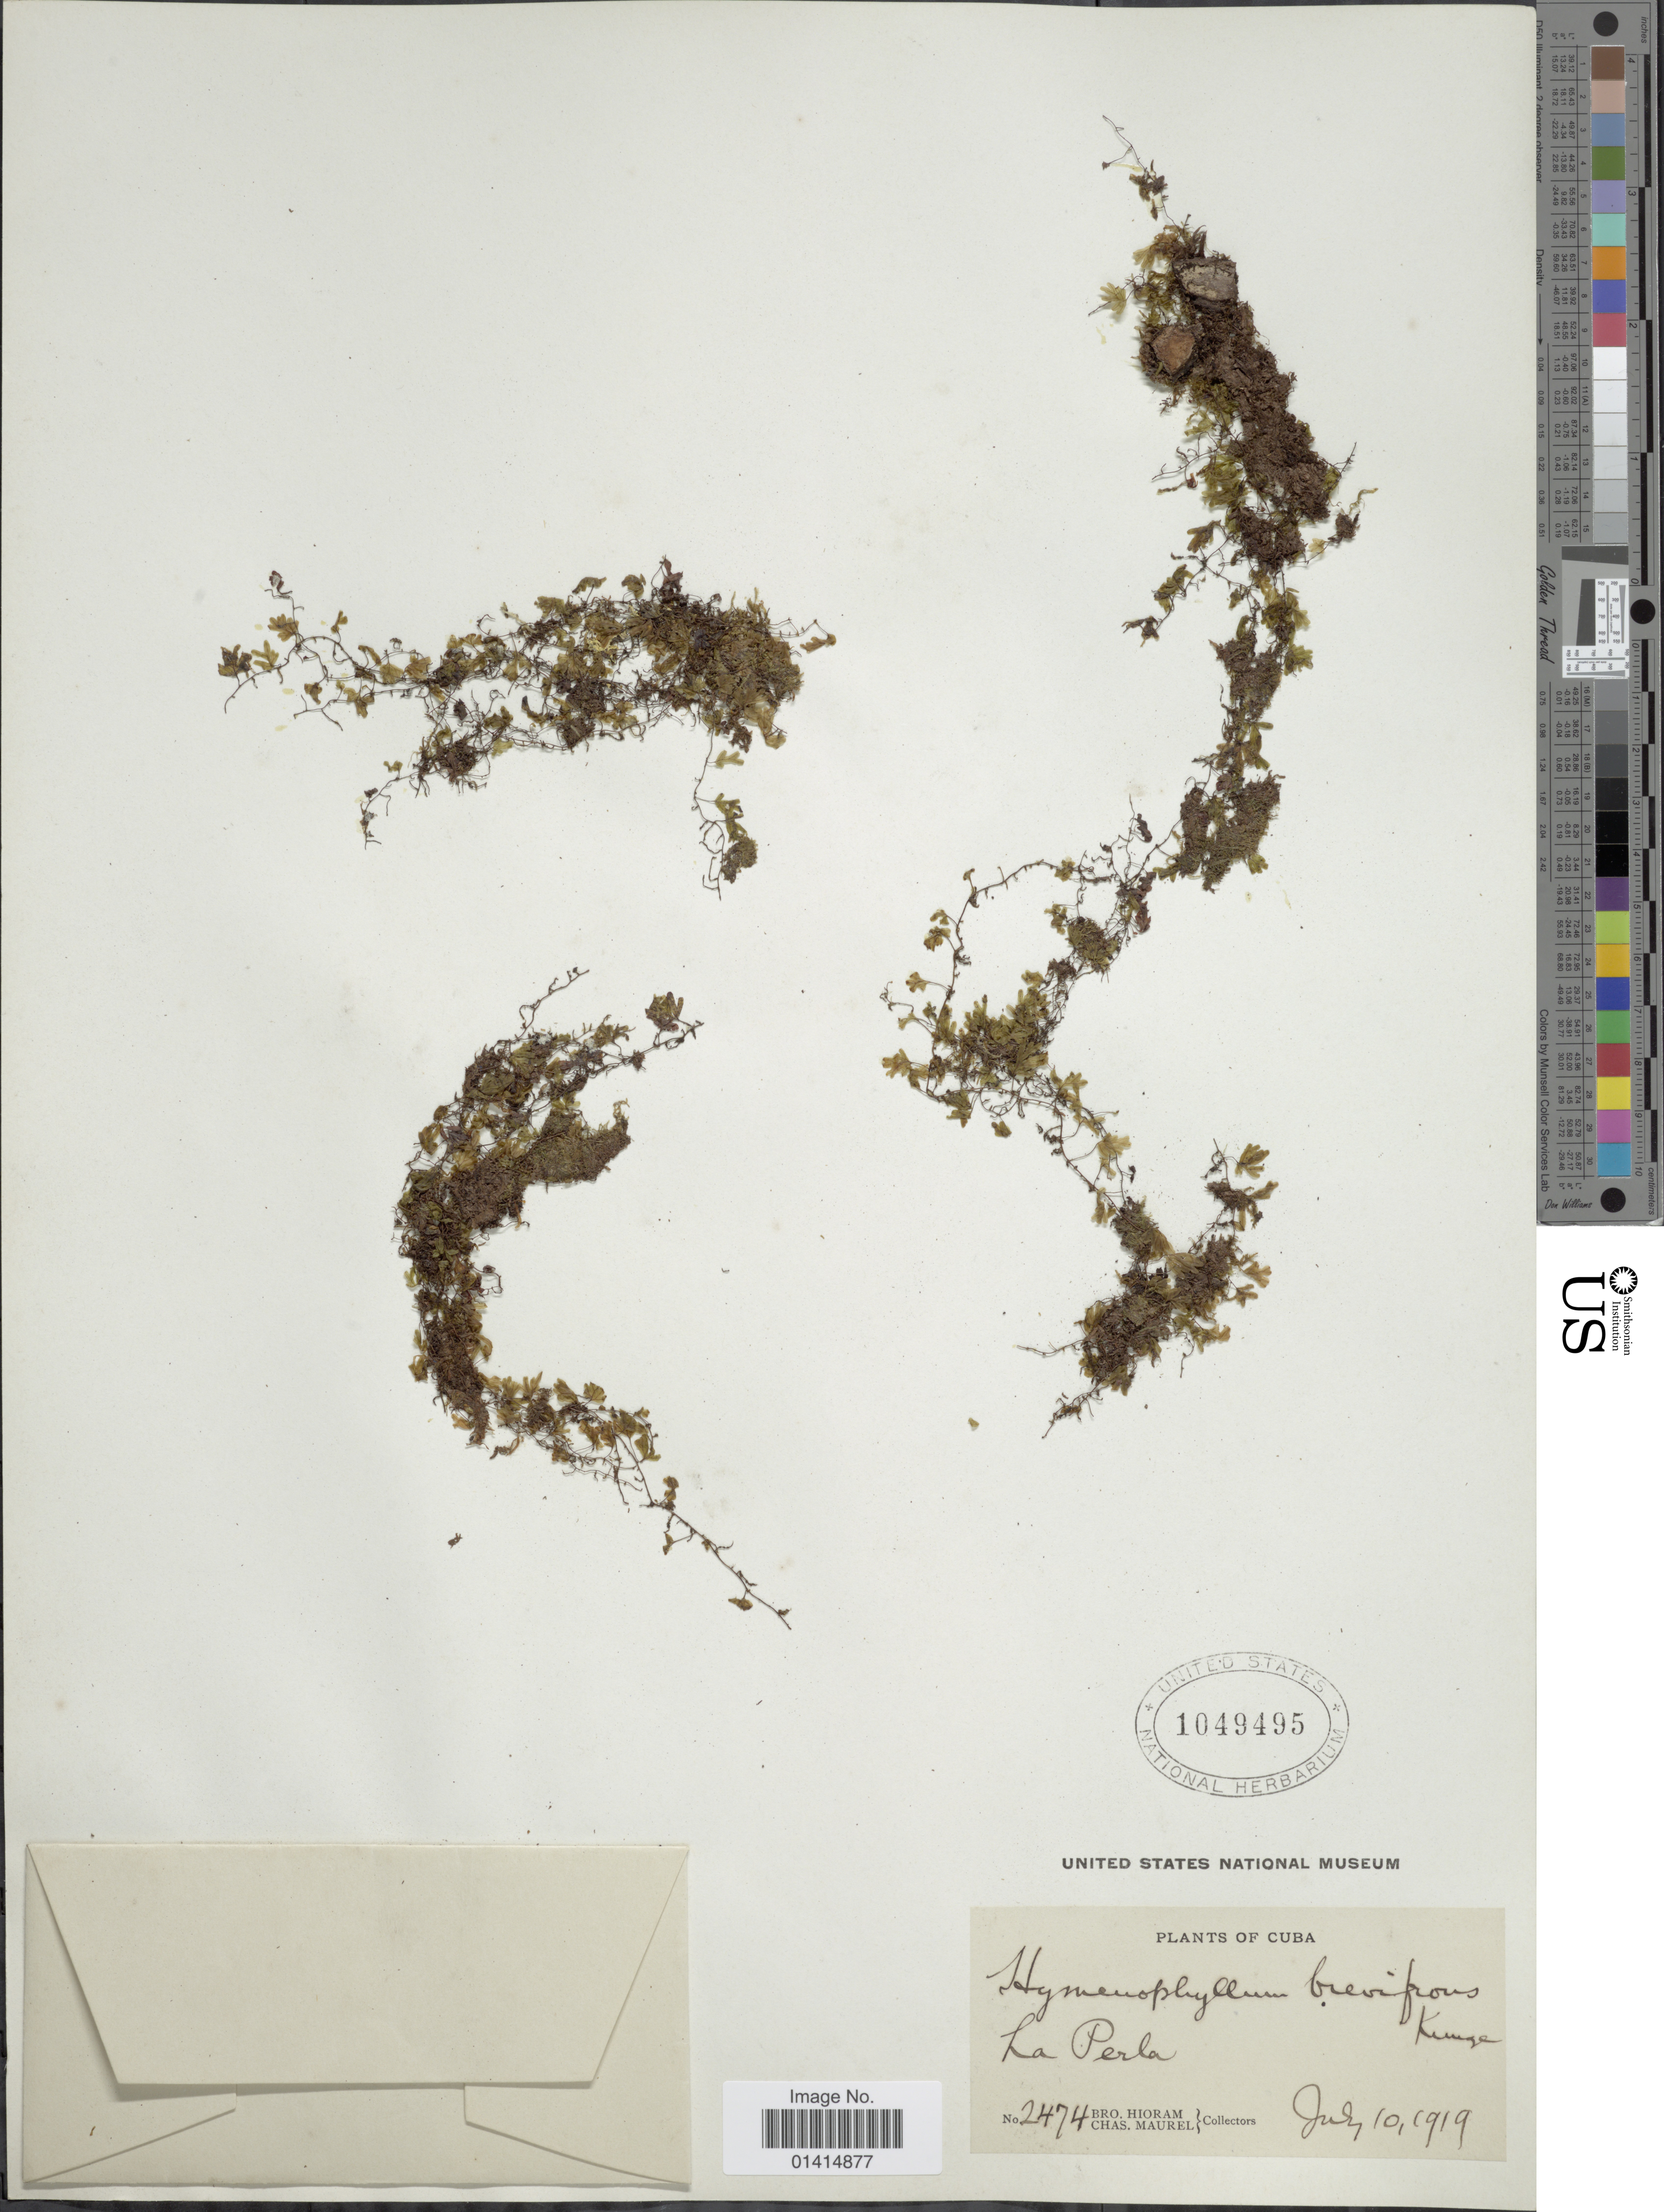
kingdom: Plantae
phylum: Tracheophyta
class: Polypodiopsida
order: Hymenophyllales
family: Hymenophyllaceae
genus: Hymenophyllum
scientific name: Hymenophyllum brevifrons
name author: Kunze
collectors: Bro. Hioram & C. Maurel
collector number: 2474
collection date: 1919-07-10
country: Cuba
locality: La Perla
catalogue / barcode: US 1049495